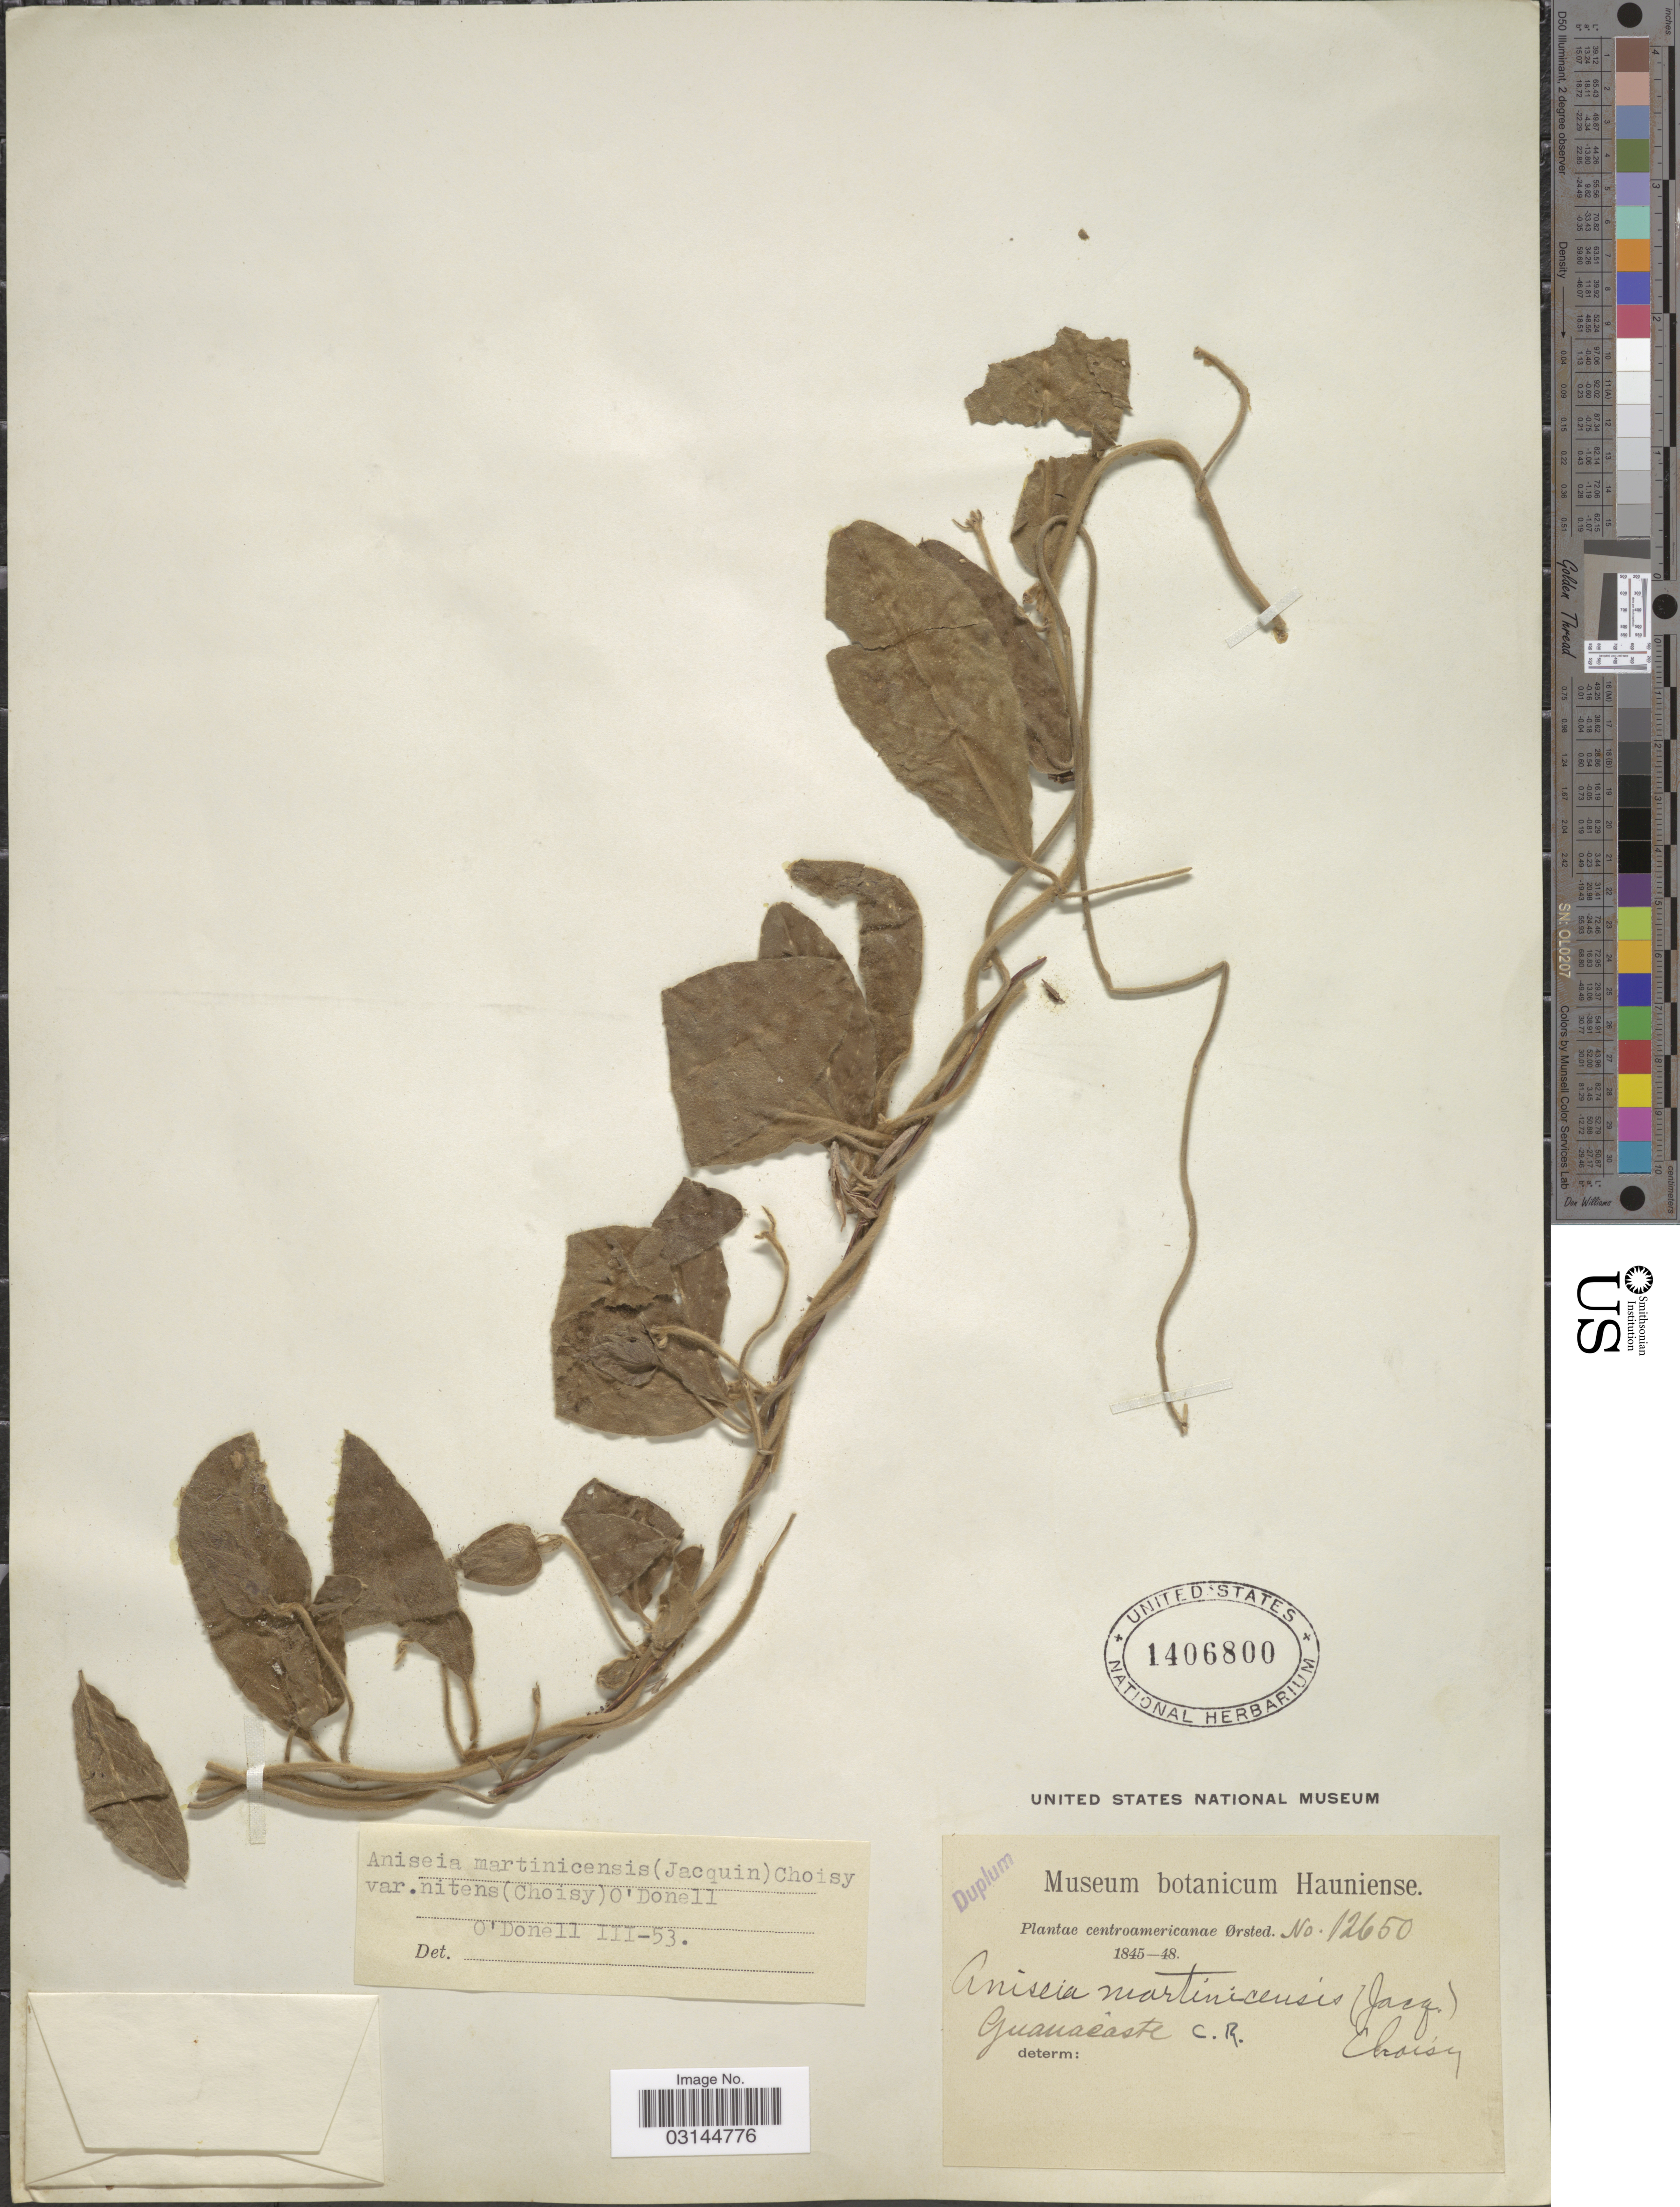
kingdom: Plantae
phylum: Tracheophyta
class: Magnoliopsida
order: Solanales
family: Convolvulaceae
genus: Aniseia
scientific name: Aniseia martinicensis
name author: (Jacq.) Choisy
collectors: Ørsted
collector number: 12650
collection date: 1845/1848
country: Costa Rica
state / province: Guanacaste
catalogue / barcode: US 1406800